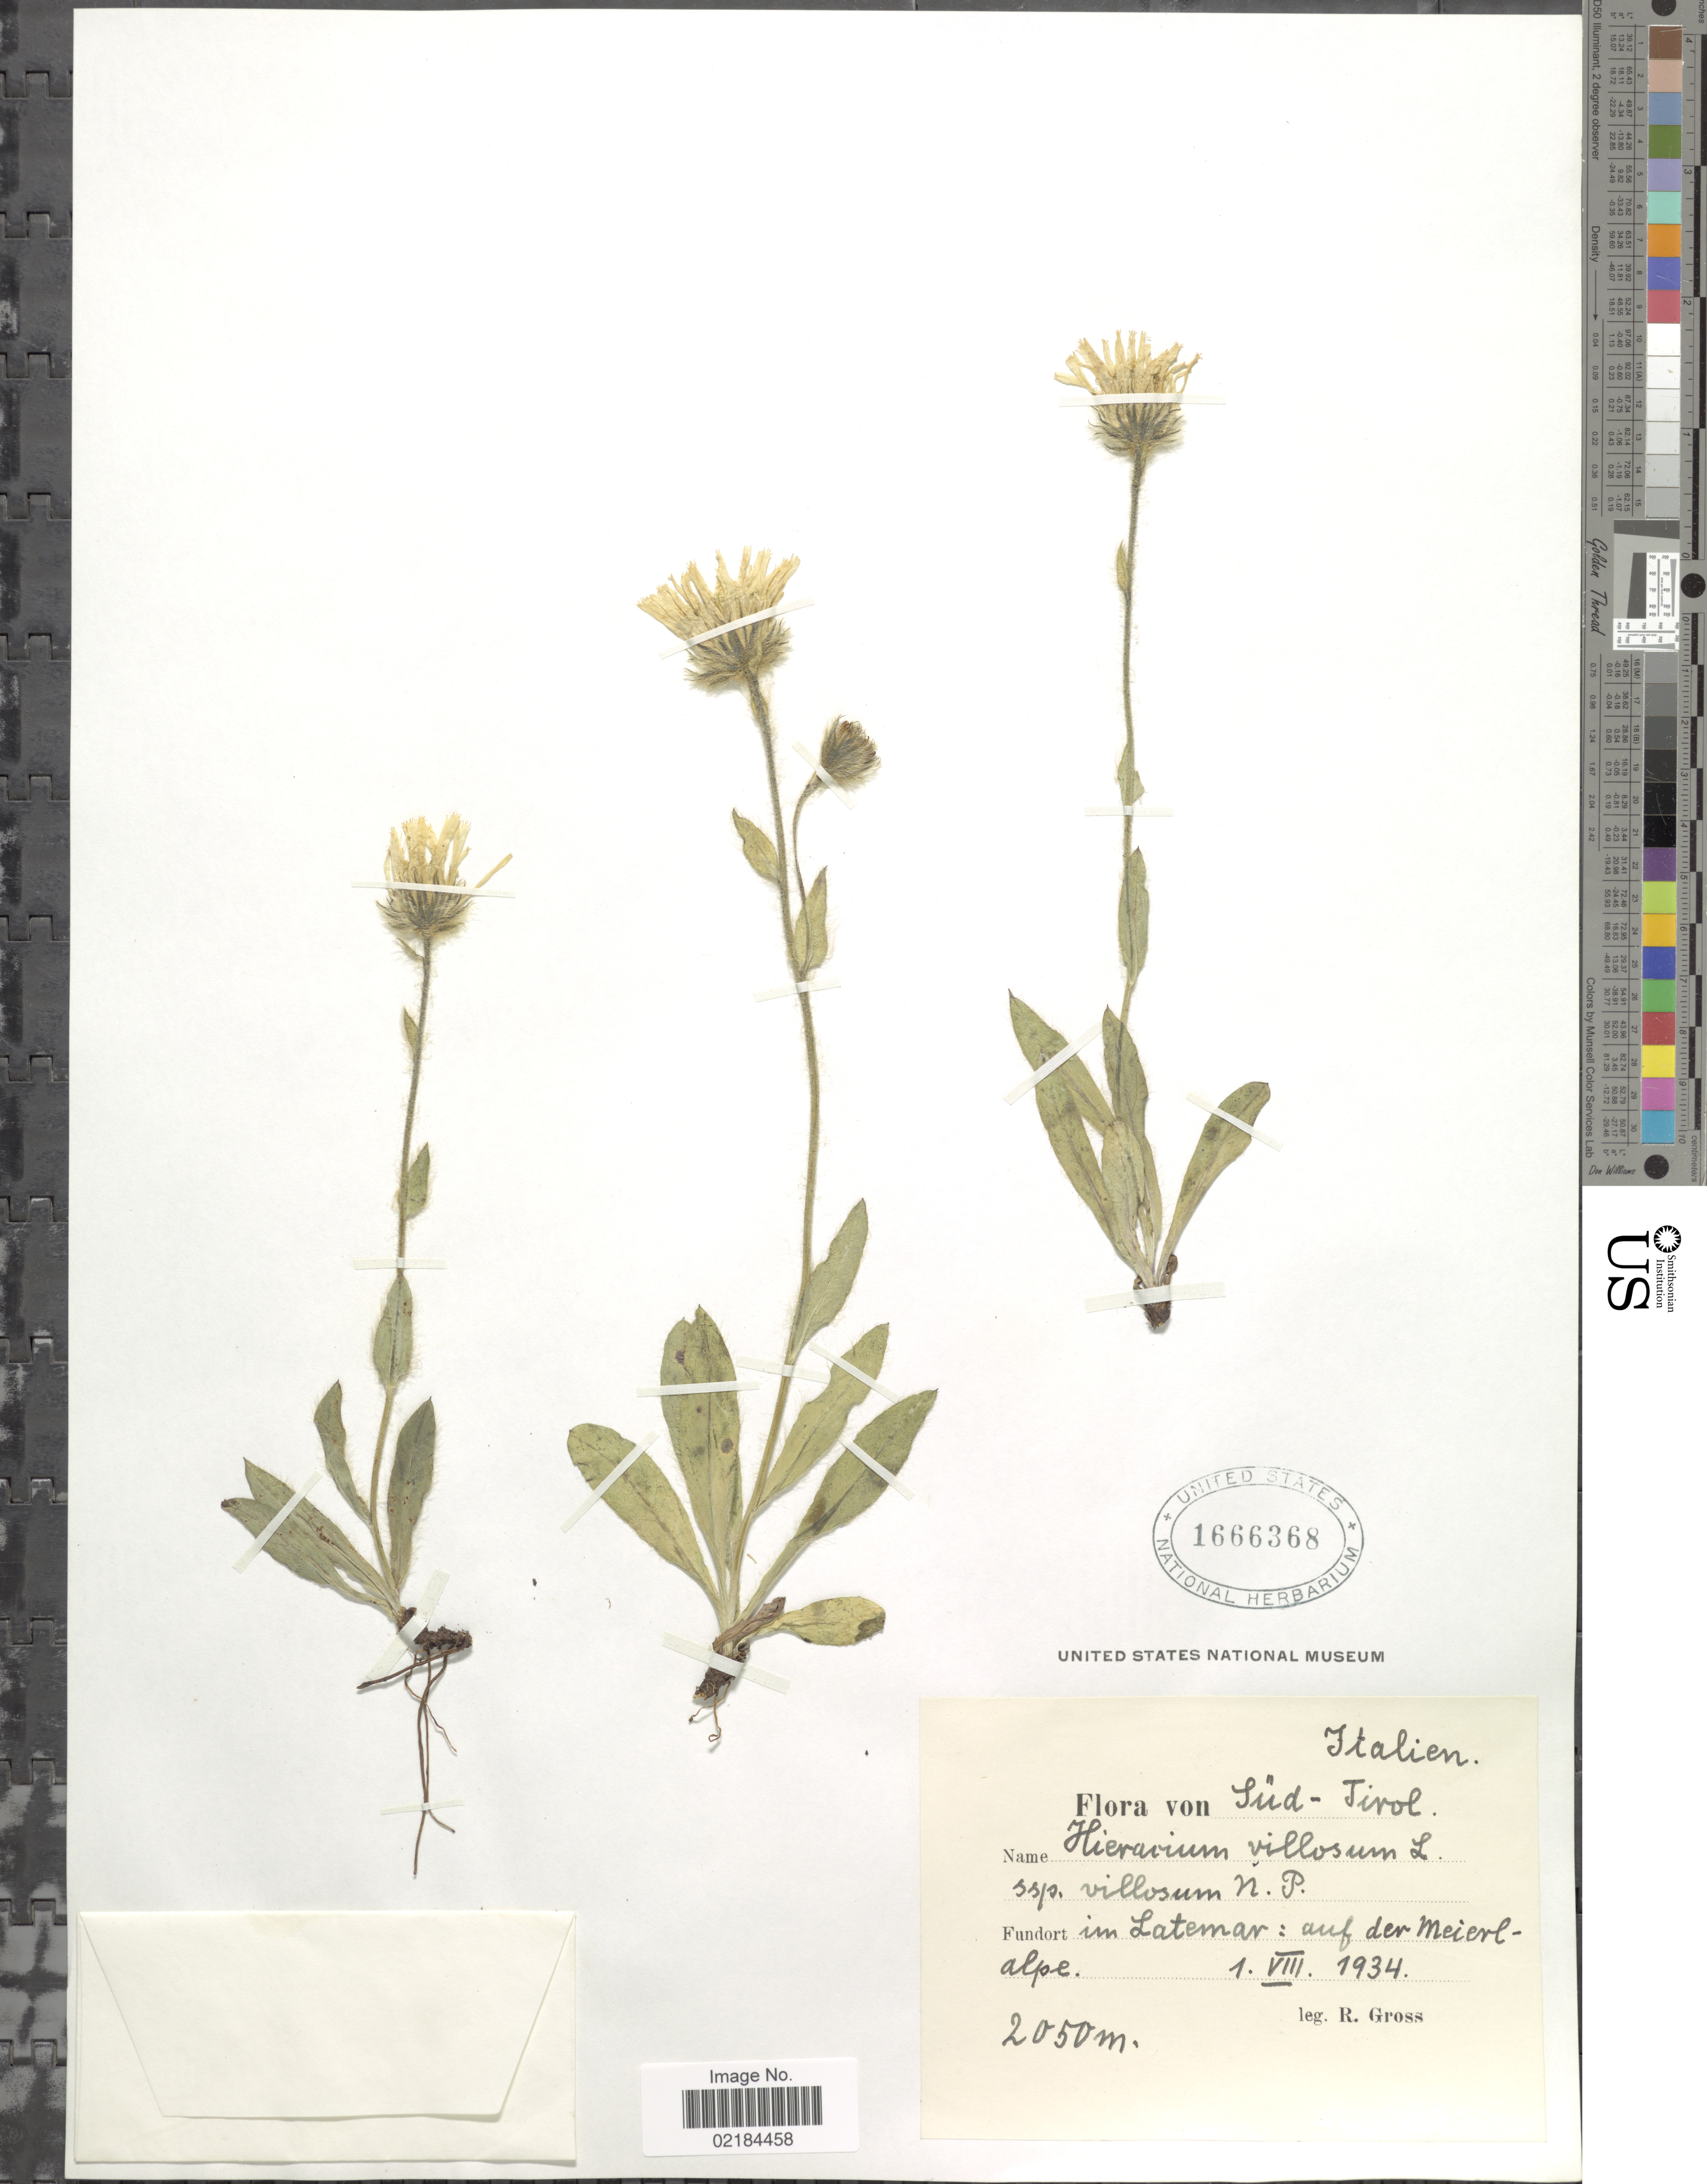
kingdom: Plantae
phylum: Tracheophyta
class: Magnoliopsida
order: Asterales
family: Asteraceae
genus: Hieracium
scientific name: Hieracium villosum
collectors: R. Gross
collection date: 1934-08-01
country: Italy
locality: Sud-Tirol, Fundort im Latemar: auf der Meierlalpe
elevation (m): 2050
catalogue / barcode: US 1666368